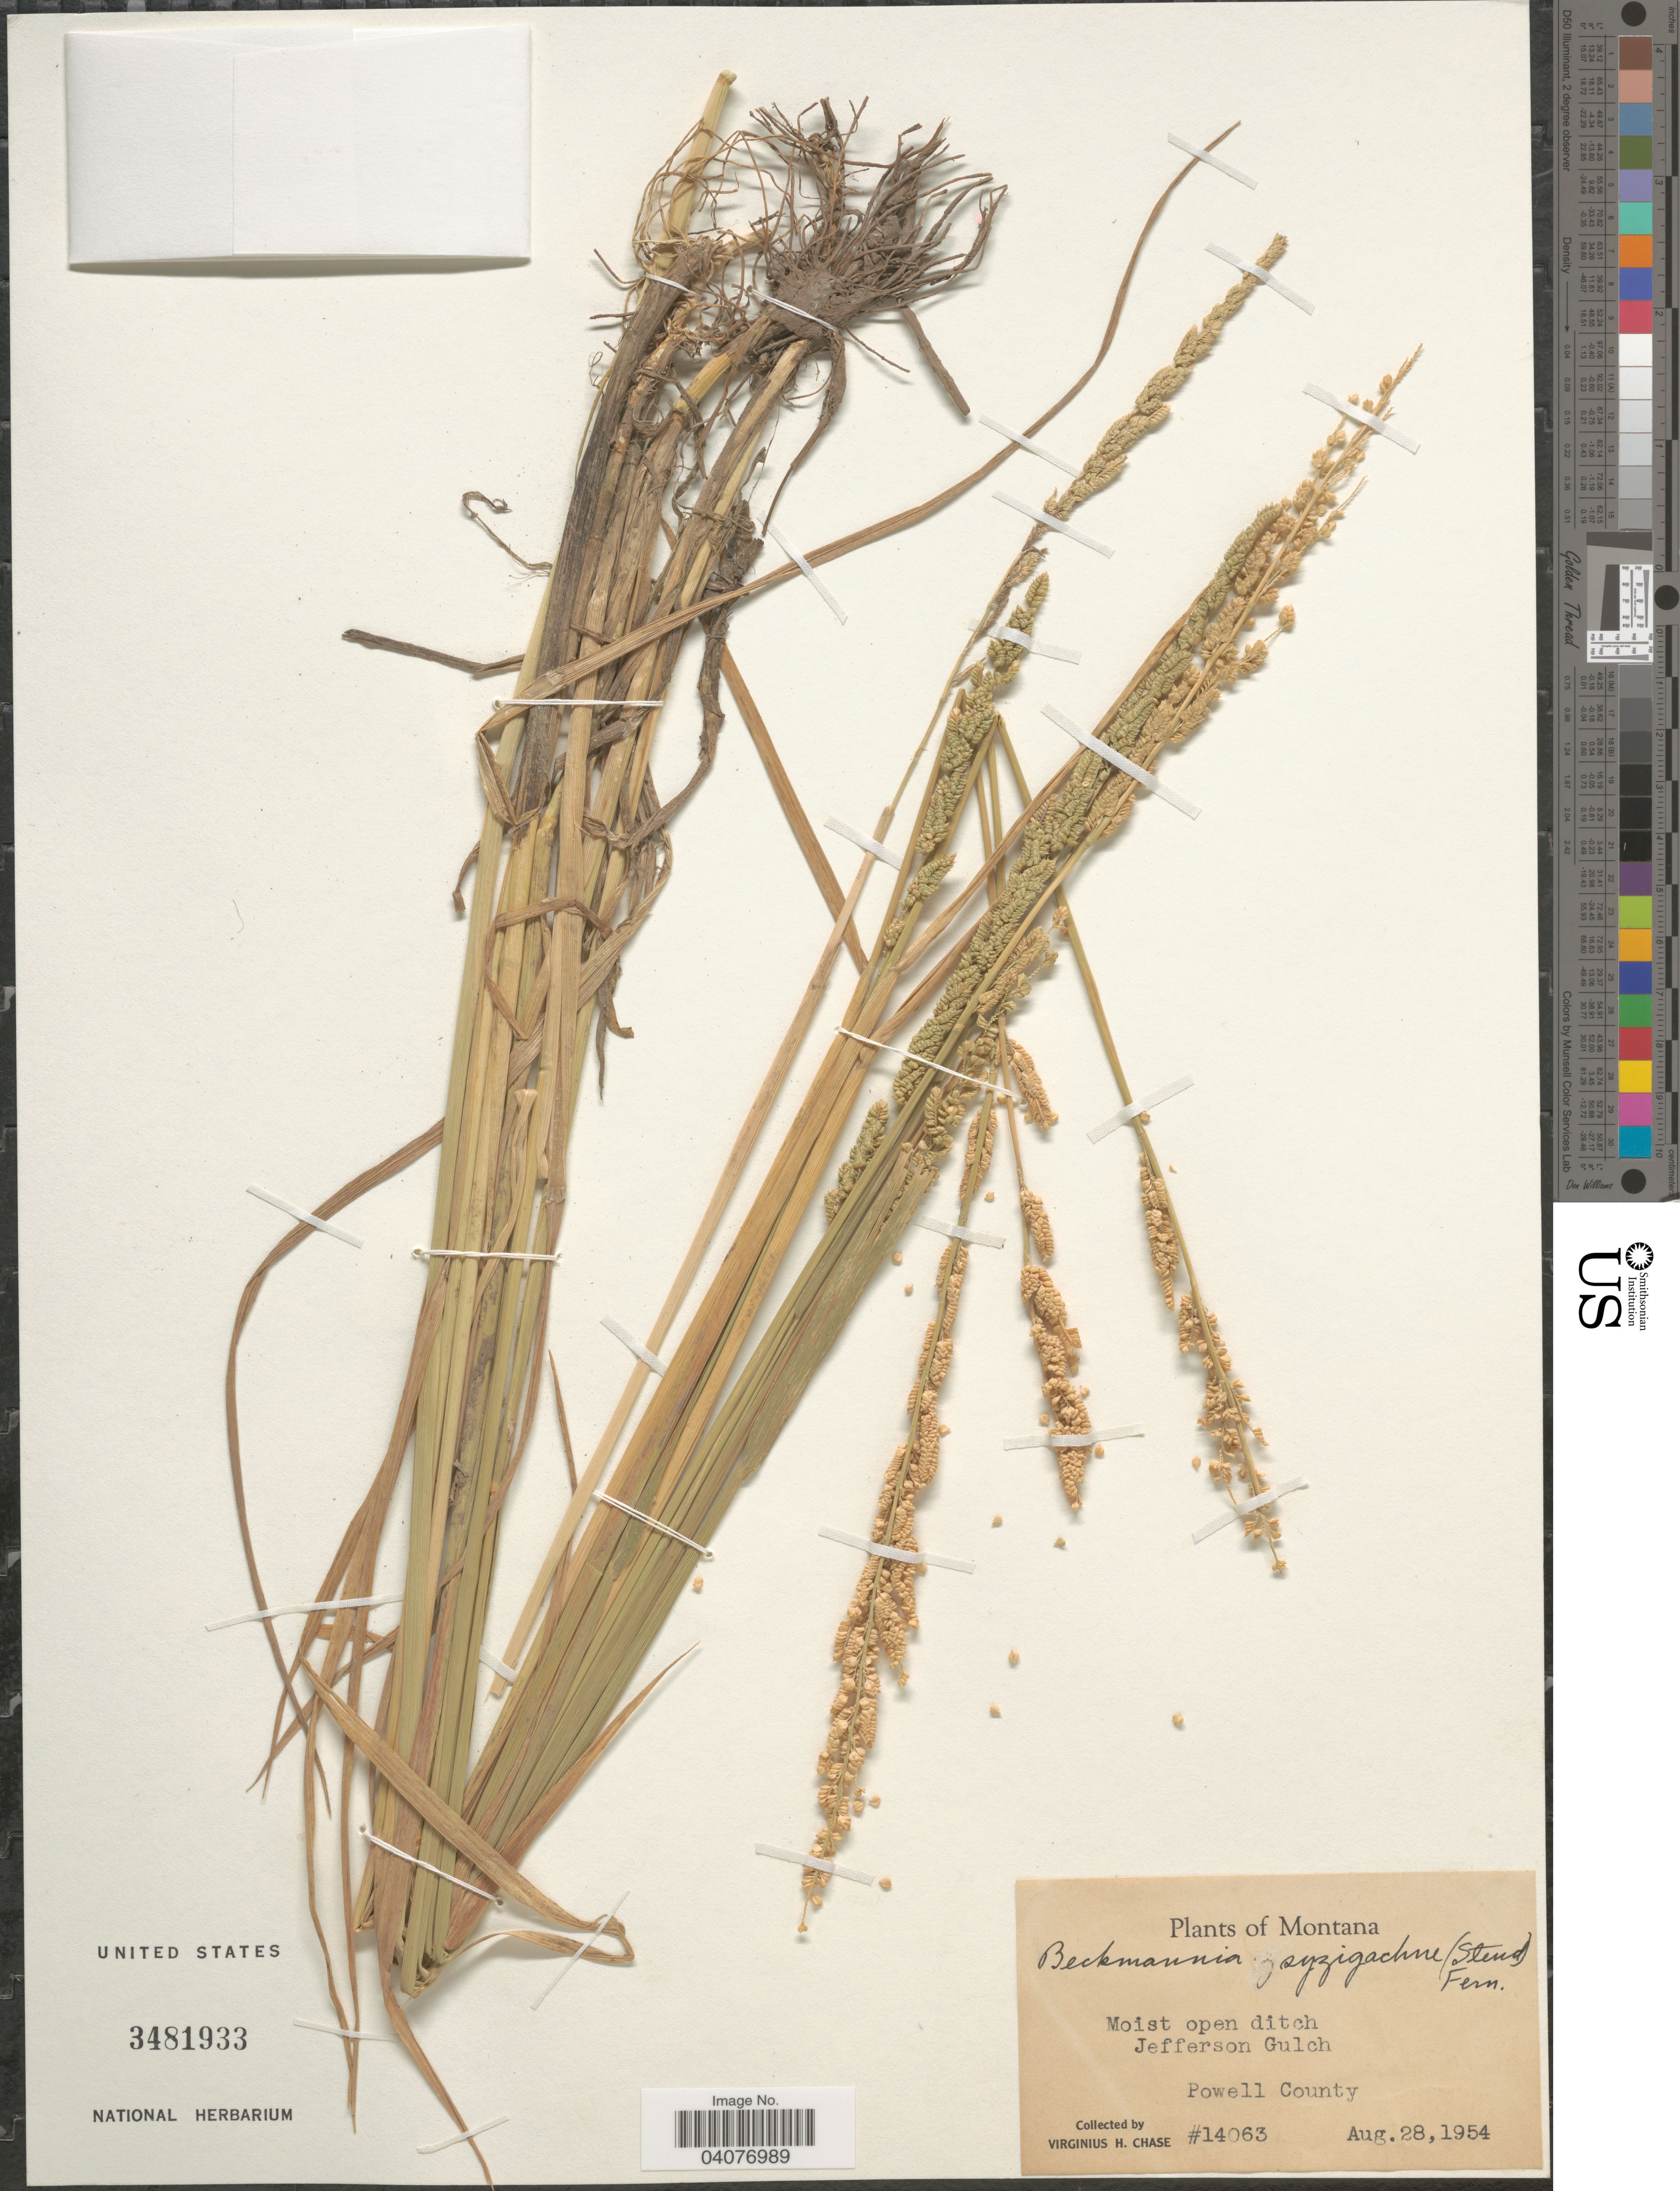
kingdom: Plantae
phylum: Tracheophyta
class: Liliopsida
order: Poales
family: Poaceae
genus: Beckmannia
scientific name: Beckmannia syzigachne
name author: (Steud.) Fernald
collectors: V. H. Chase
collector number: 14063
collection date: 1954-08-28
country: United States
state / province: Montana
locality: Moist open ditch. Jefferson Gulch. Powell County.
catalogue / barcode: US 3481933